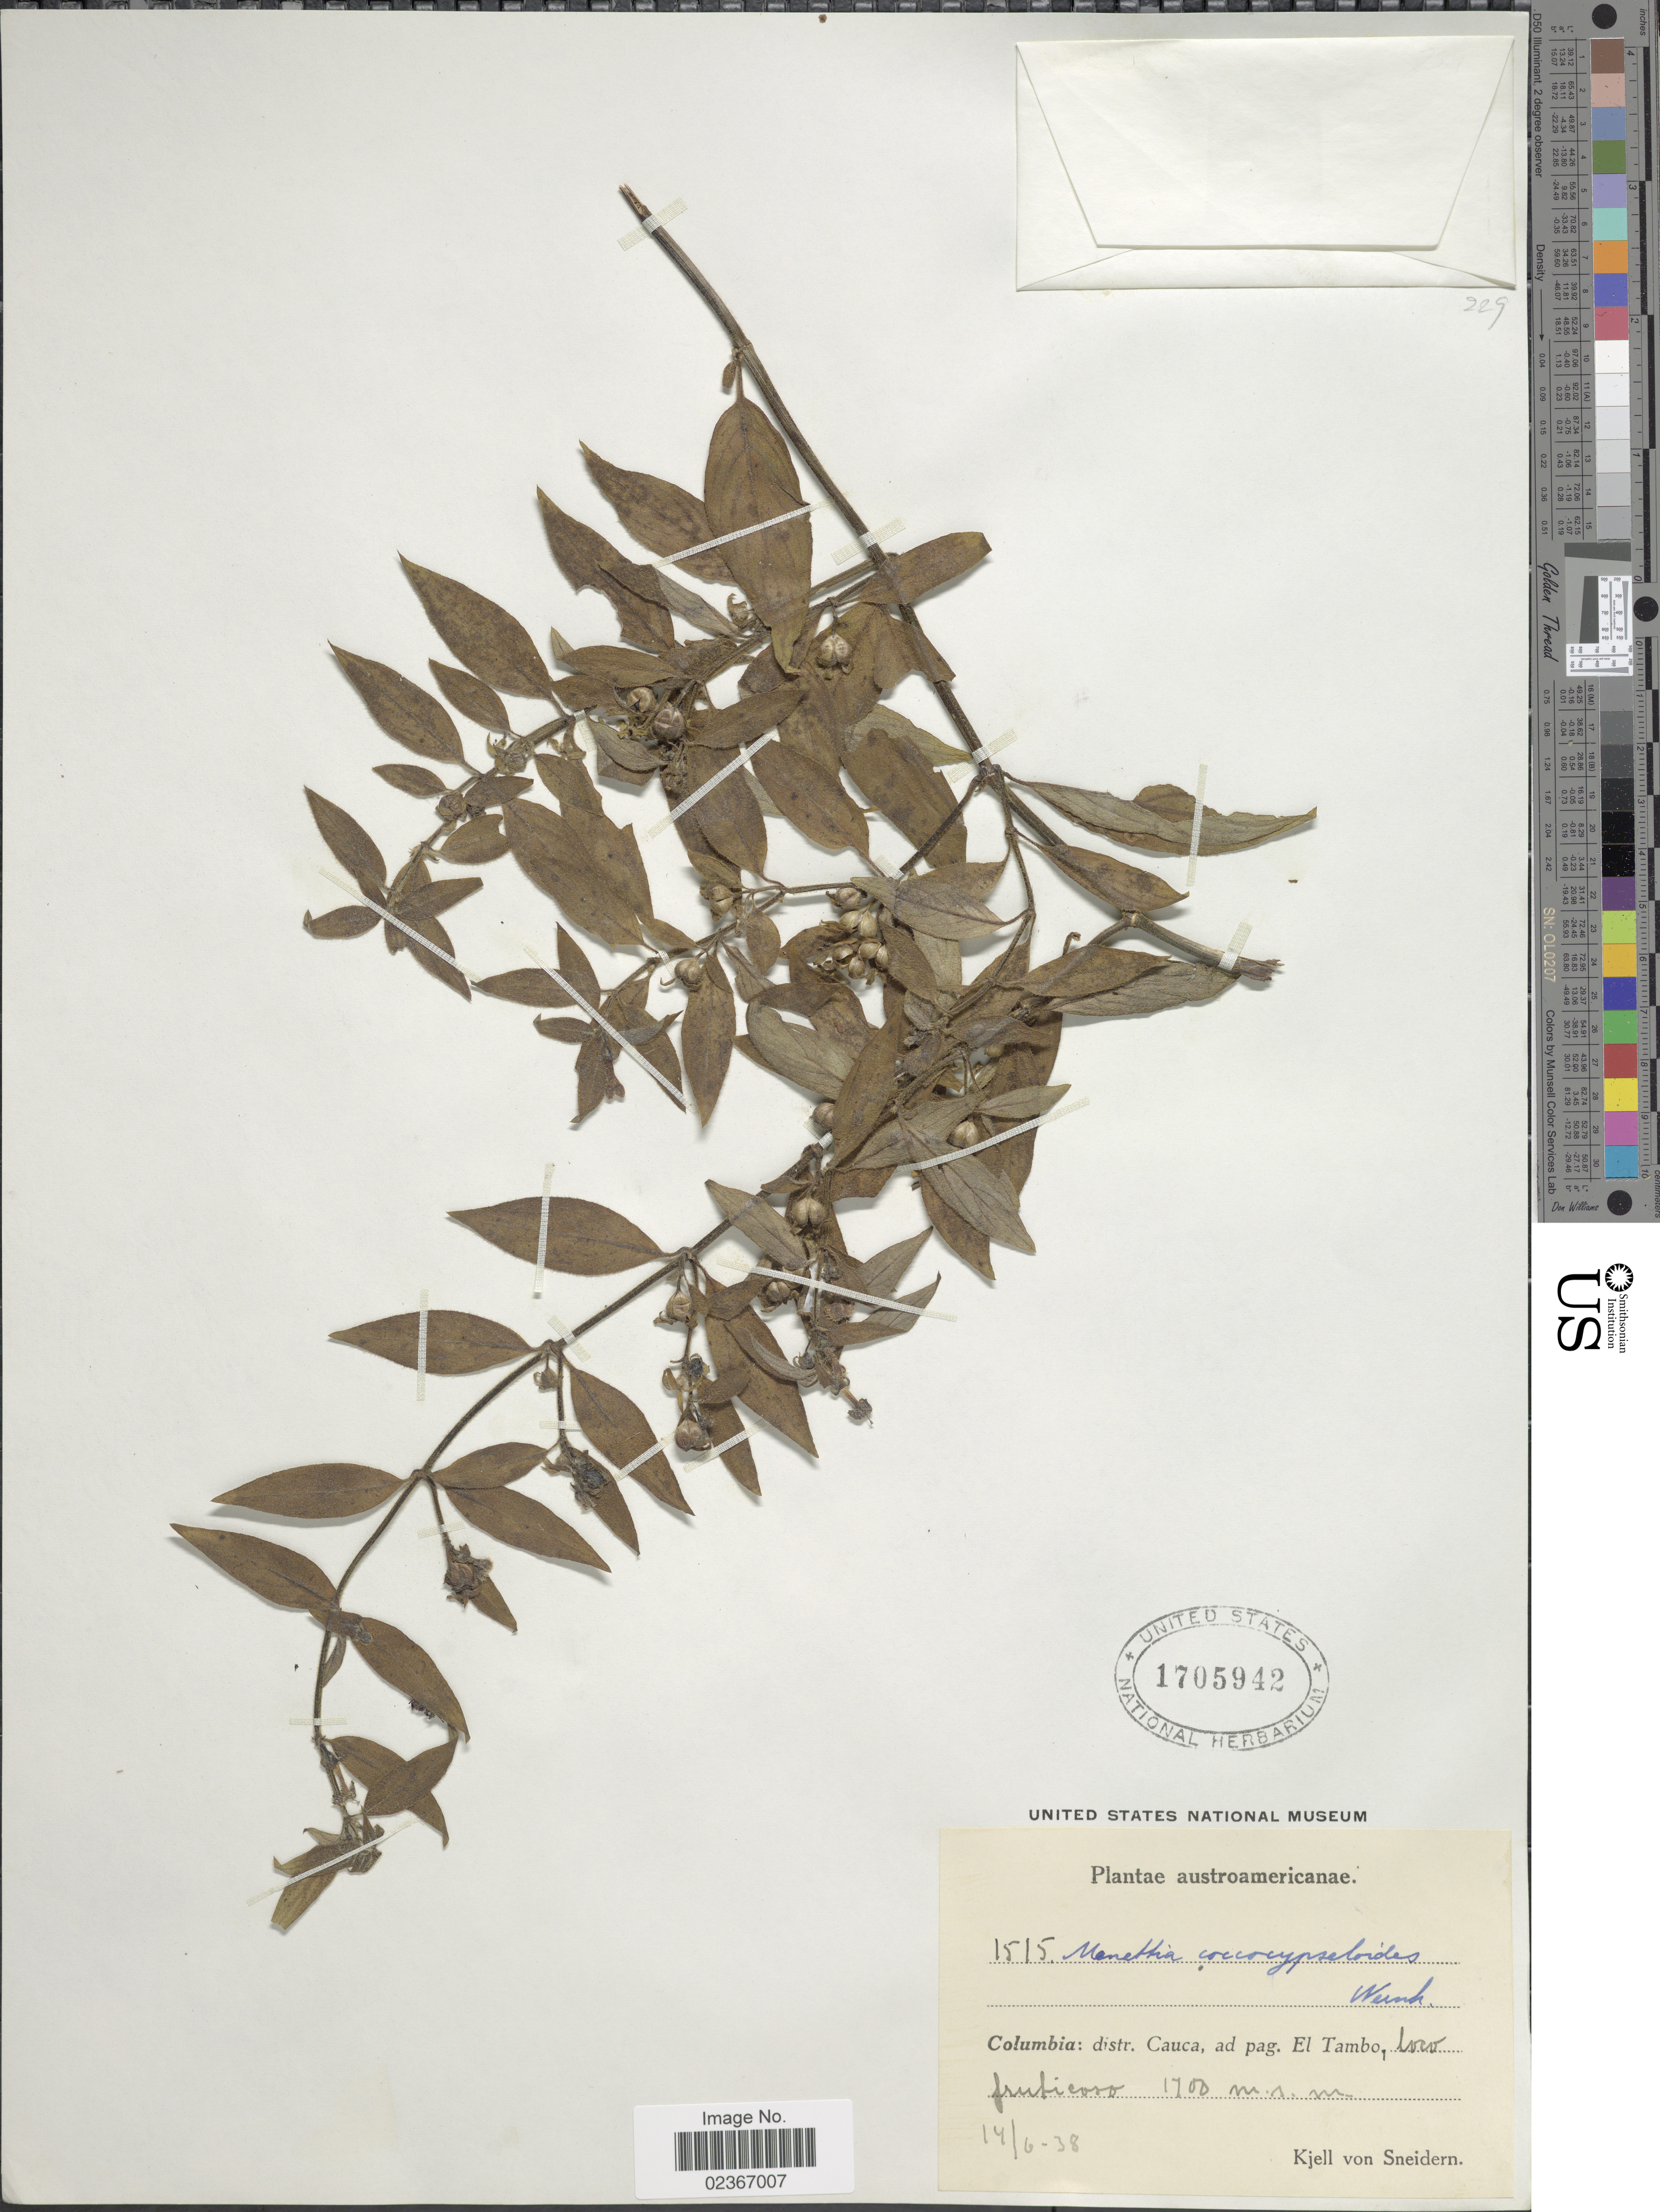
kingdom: Plantae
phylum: Tracheophyta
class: Magnoliopsida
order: Gentianales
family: Rubiaceae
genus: Manettia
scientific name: Manettia coccocypseloides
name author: Wernham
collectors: K. von Sneidern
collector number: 1515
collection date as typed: Transcribed d/m/y: 14/6/38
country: Colombia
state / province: Cauca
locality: Distr. Cauca, ad pag. El Tambo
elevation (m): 1700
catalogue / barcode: US 1705942